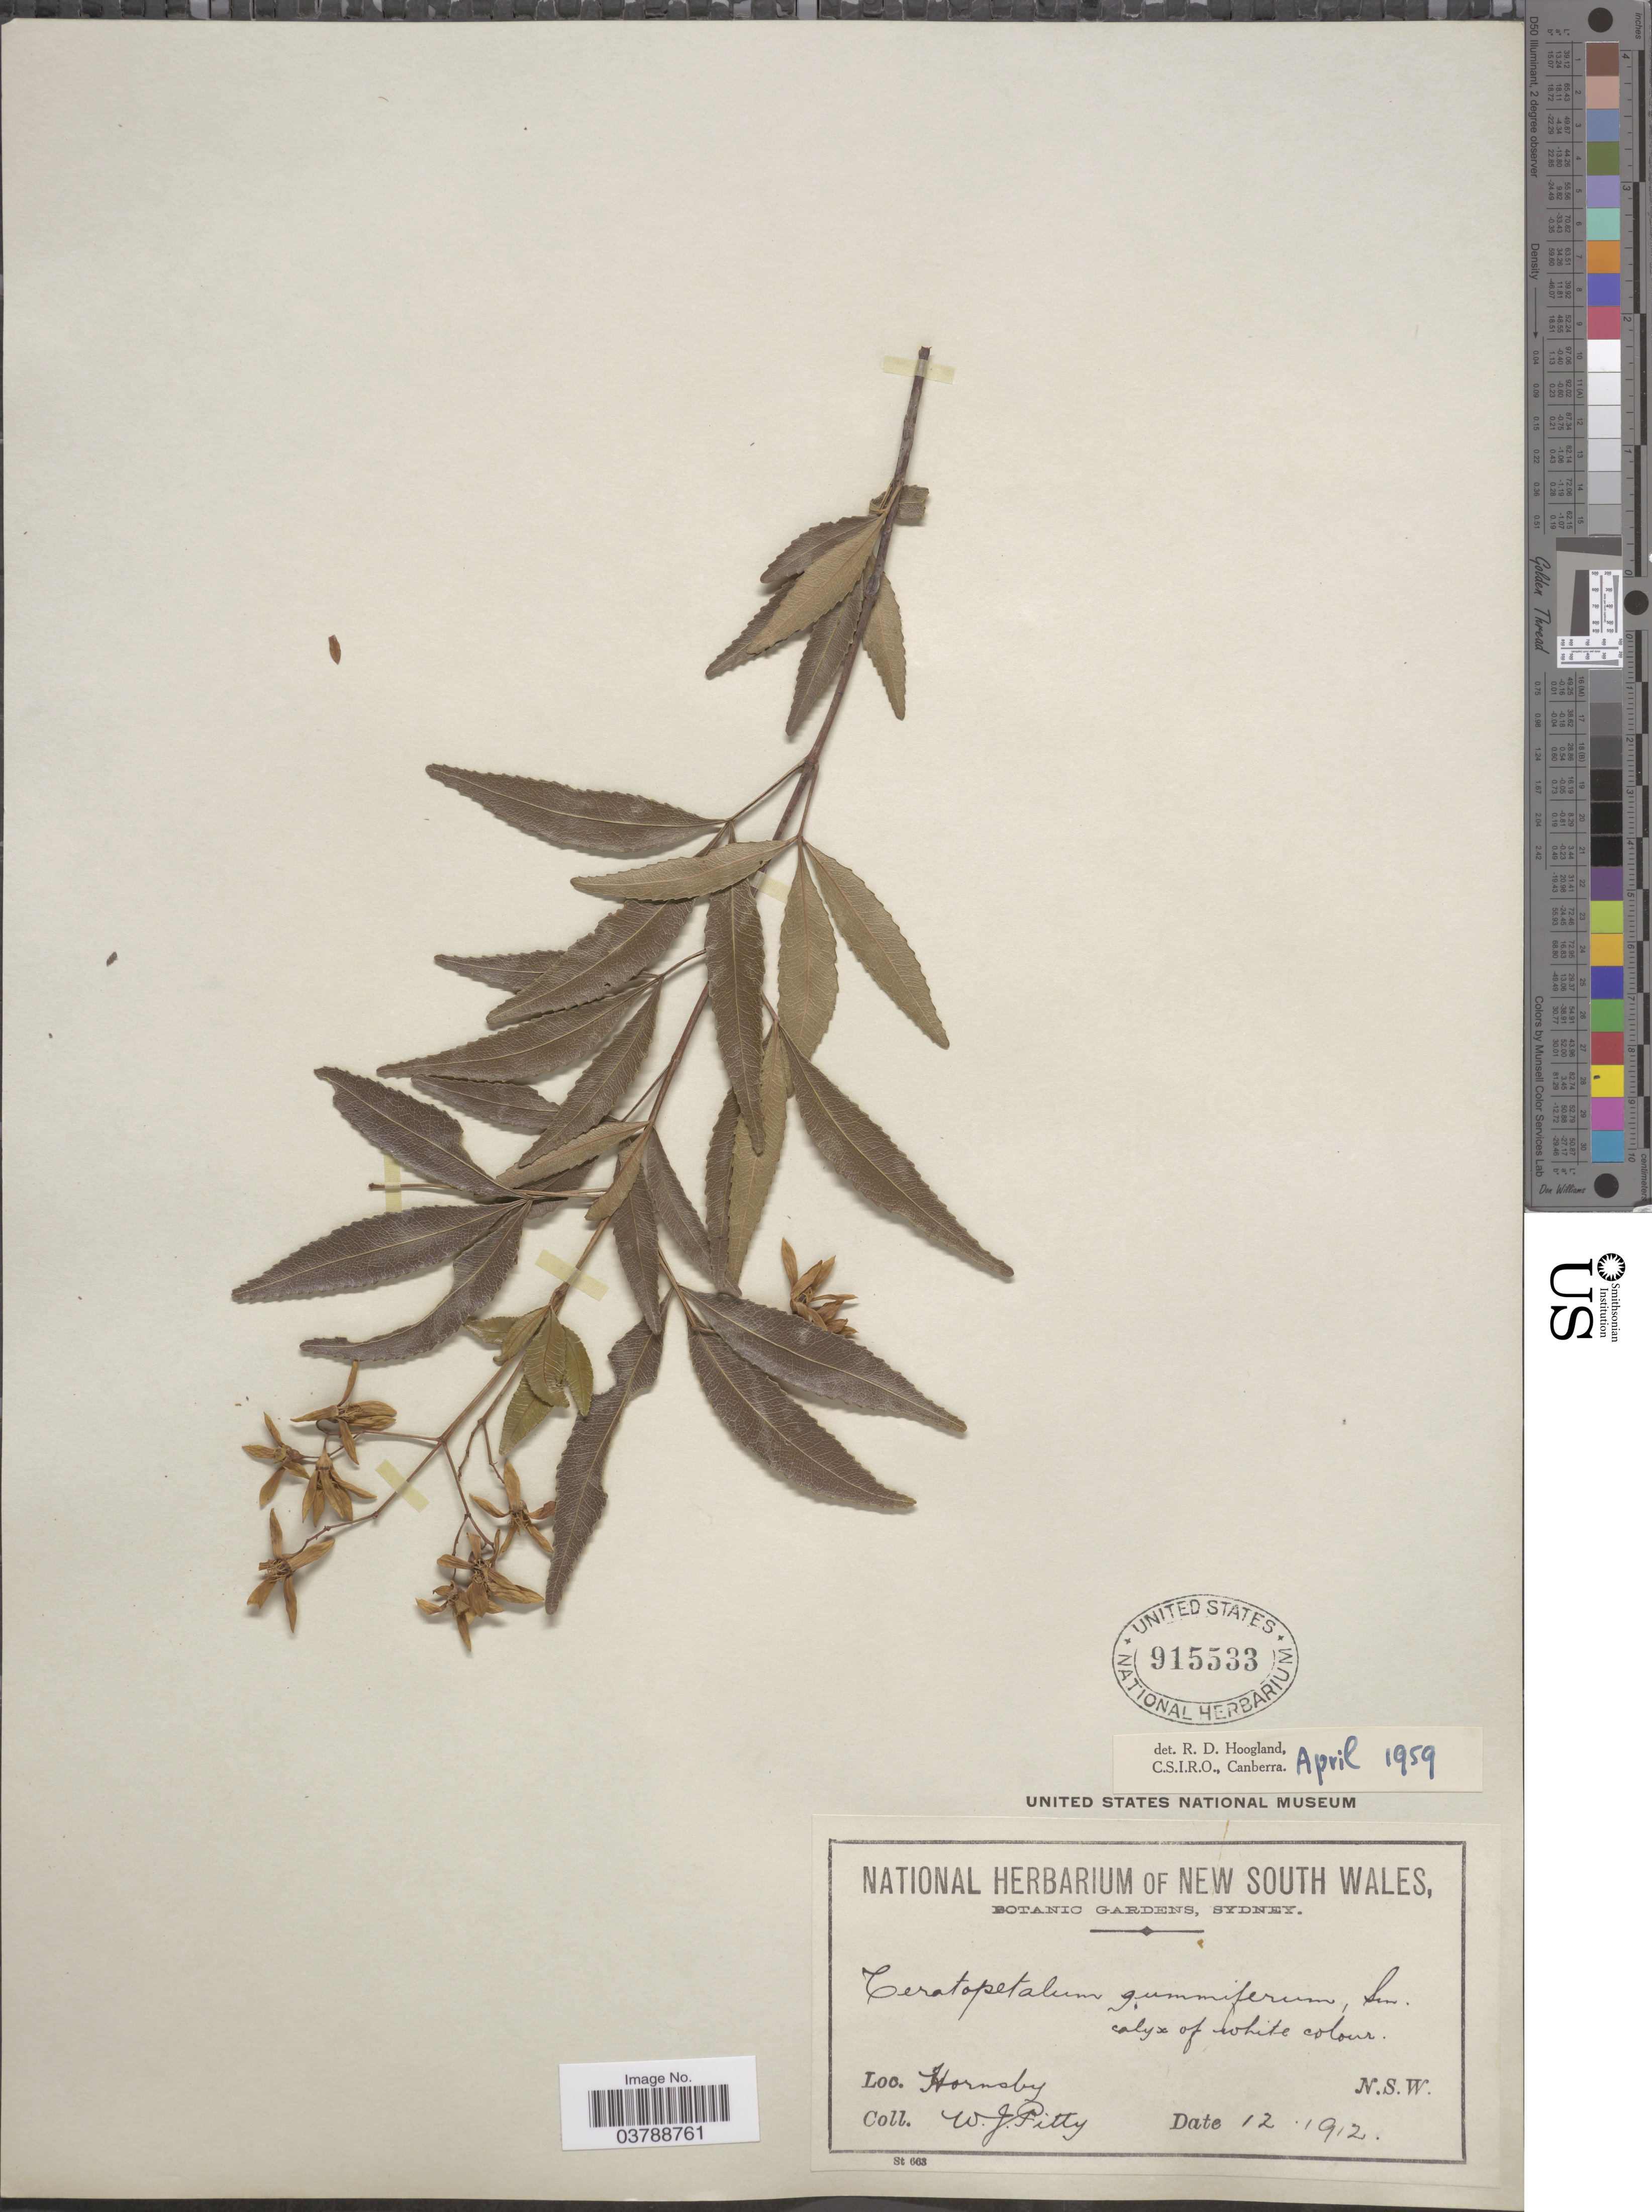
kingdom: Plantae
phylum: Tracheophyta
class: Magnoliopsida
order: Oxalidales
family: Cunoniaceae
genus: Ceratopetalum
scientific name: Ceratopetalum gummiferum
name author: Sm.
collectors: W. Pitty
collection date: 1912-12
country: Australia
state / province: New South Wales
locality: Hornsby.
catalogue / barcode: US 915533